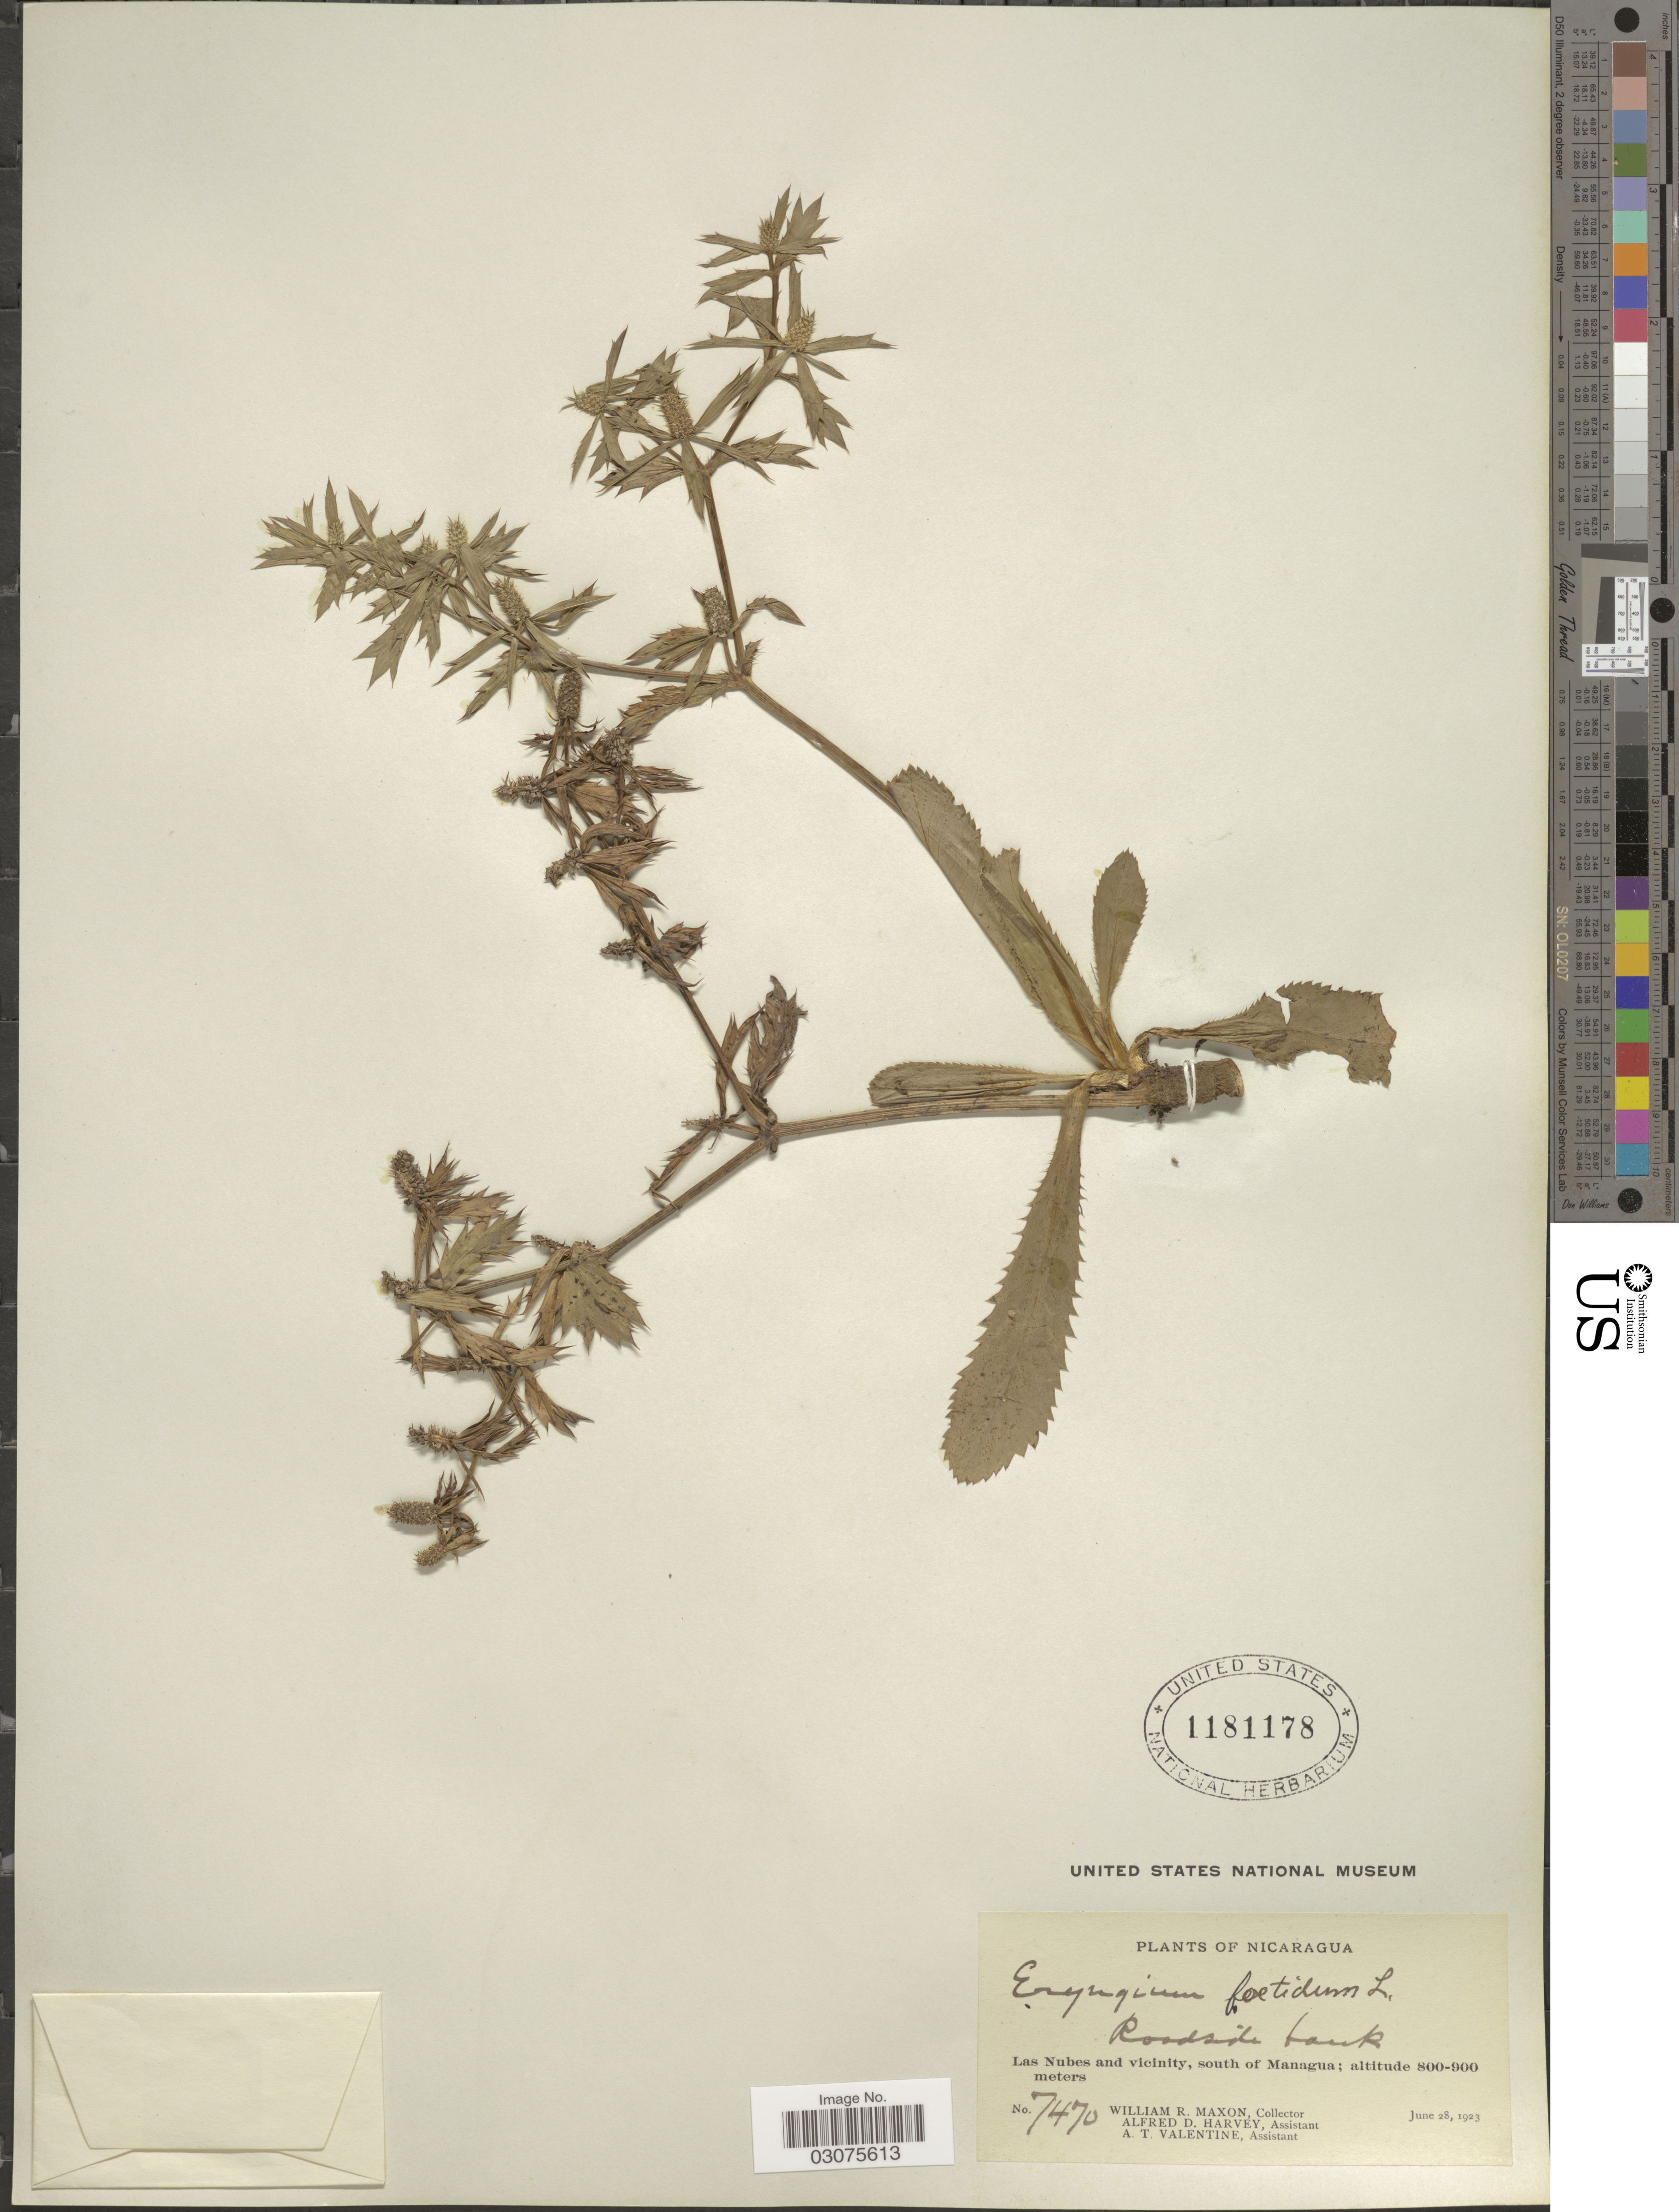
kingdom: Plantae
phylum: Tracheophyta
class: Magnoliopsida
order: Apiales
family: Apiaceae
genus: Eryngium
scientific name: Eryngium foetidum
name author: L.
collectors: W. R. Maxon, A. D. Harvey & A. Valentine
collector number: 7470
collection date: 1923-06-28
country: Nicaragua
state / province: Managua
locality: Las Nubes and vicinity, south of Managua.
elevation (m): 800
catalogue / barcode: US 1181178